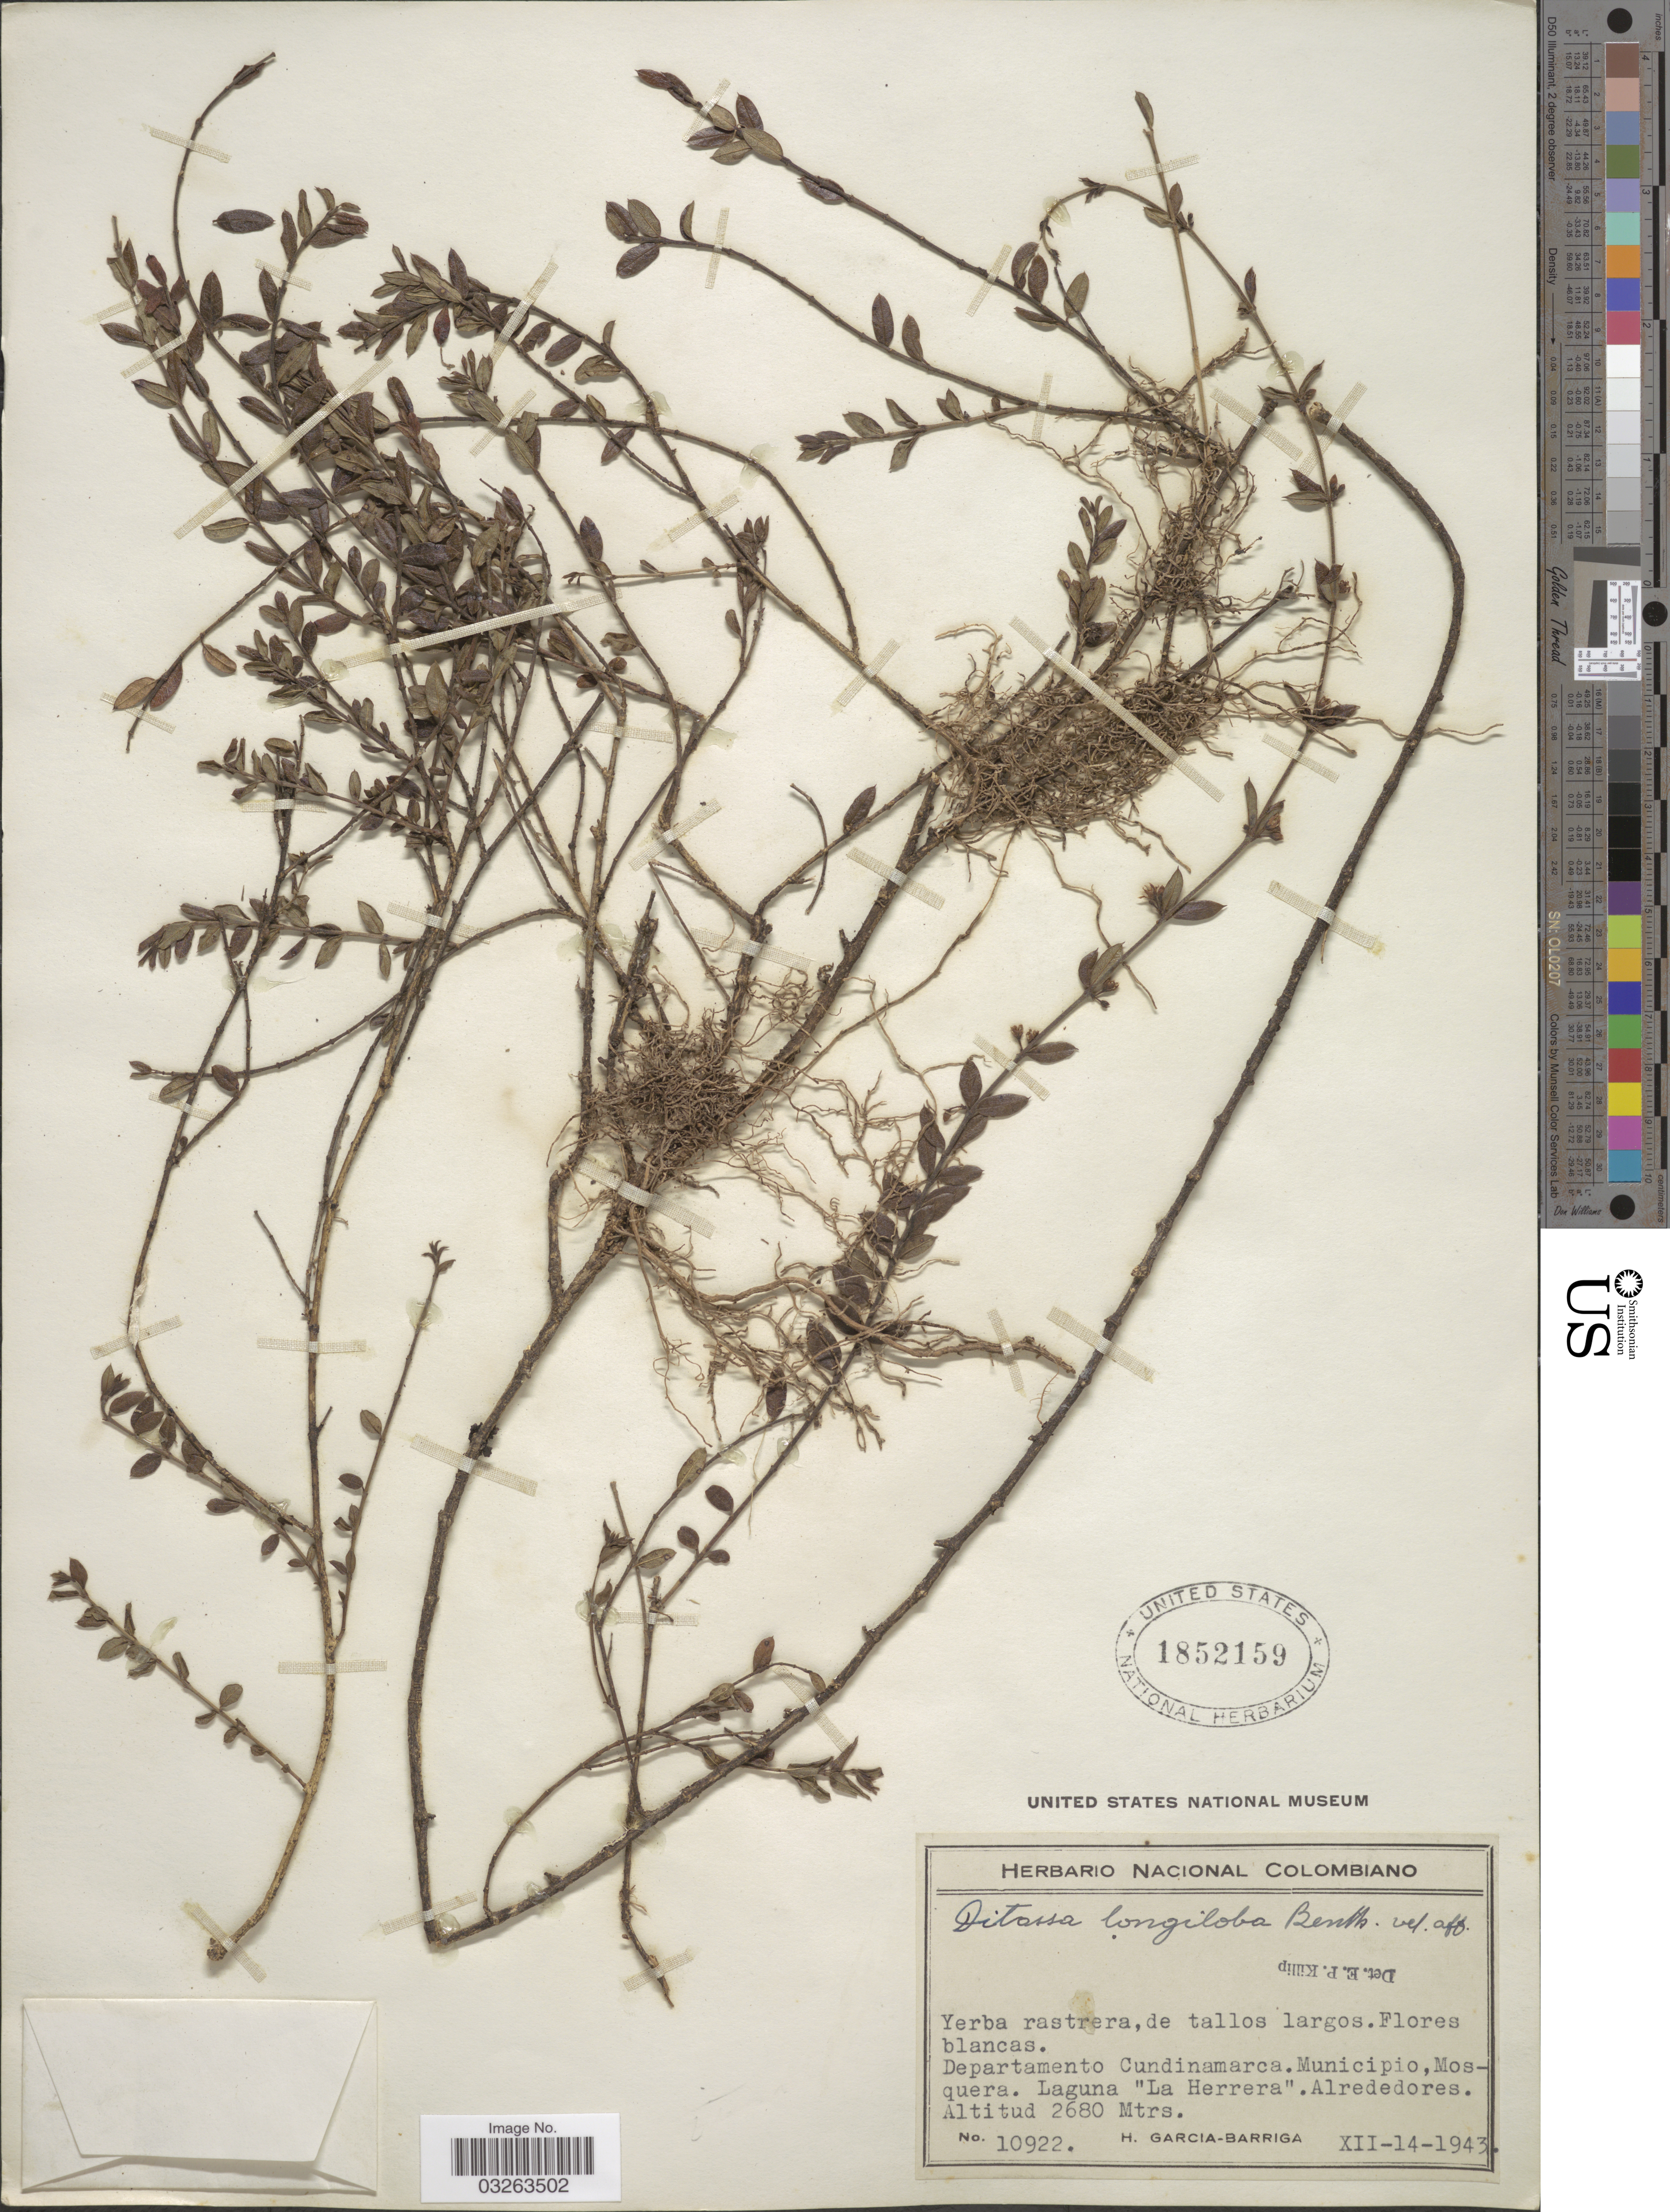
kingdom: Plantae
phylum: Tracheophyta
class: Magnoliopsida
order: Gentianales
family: Apocynaceae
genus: Ditassa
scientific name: Ditassa longiloba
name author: Benth.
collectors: H. García Barriga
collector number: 10922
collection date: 1943-12-14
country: Colombia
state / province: Cundinamarca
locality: Departamento Cundinamarca. Municipio, Mosquera. Laguna "La Herrera". Alrededores.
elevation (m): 2680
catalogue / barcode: US 1852159